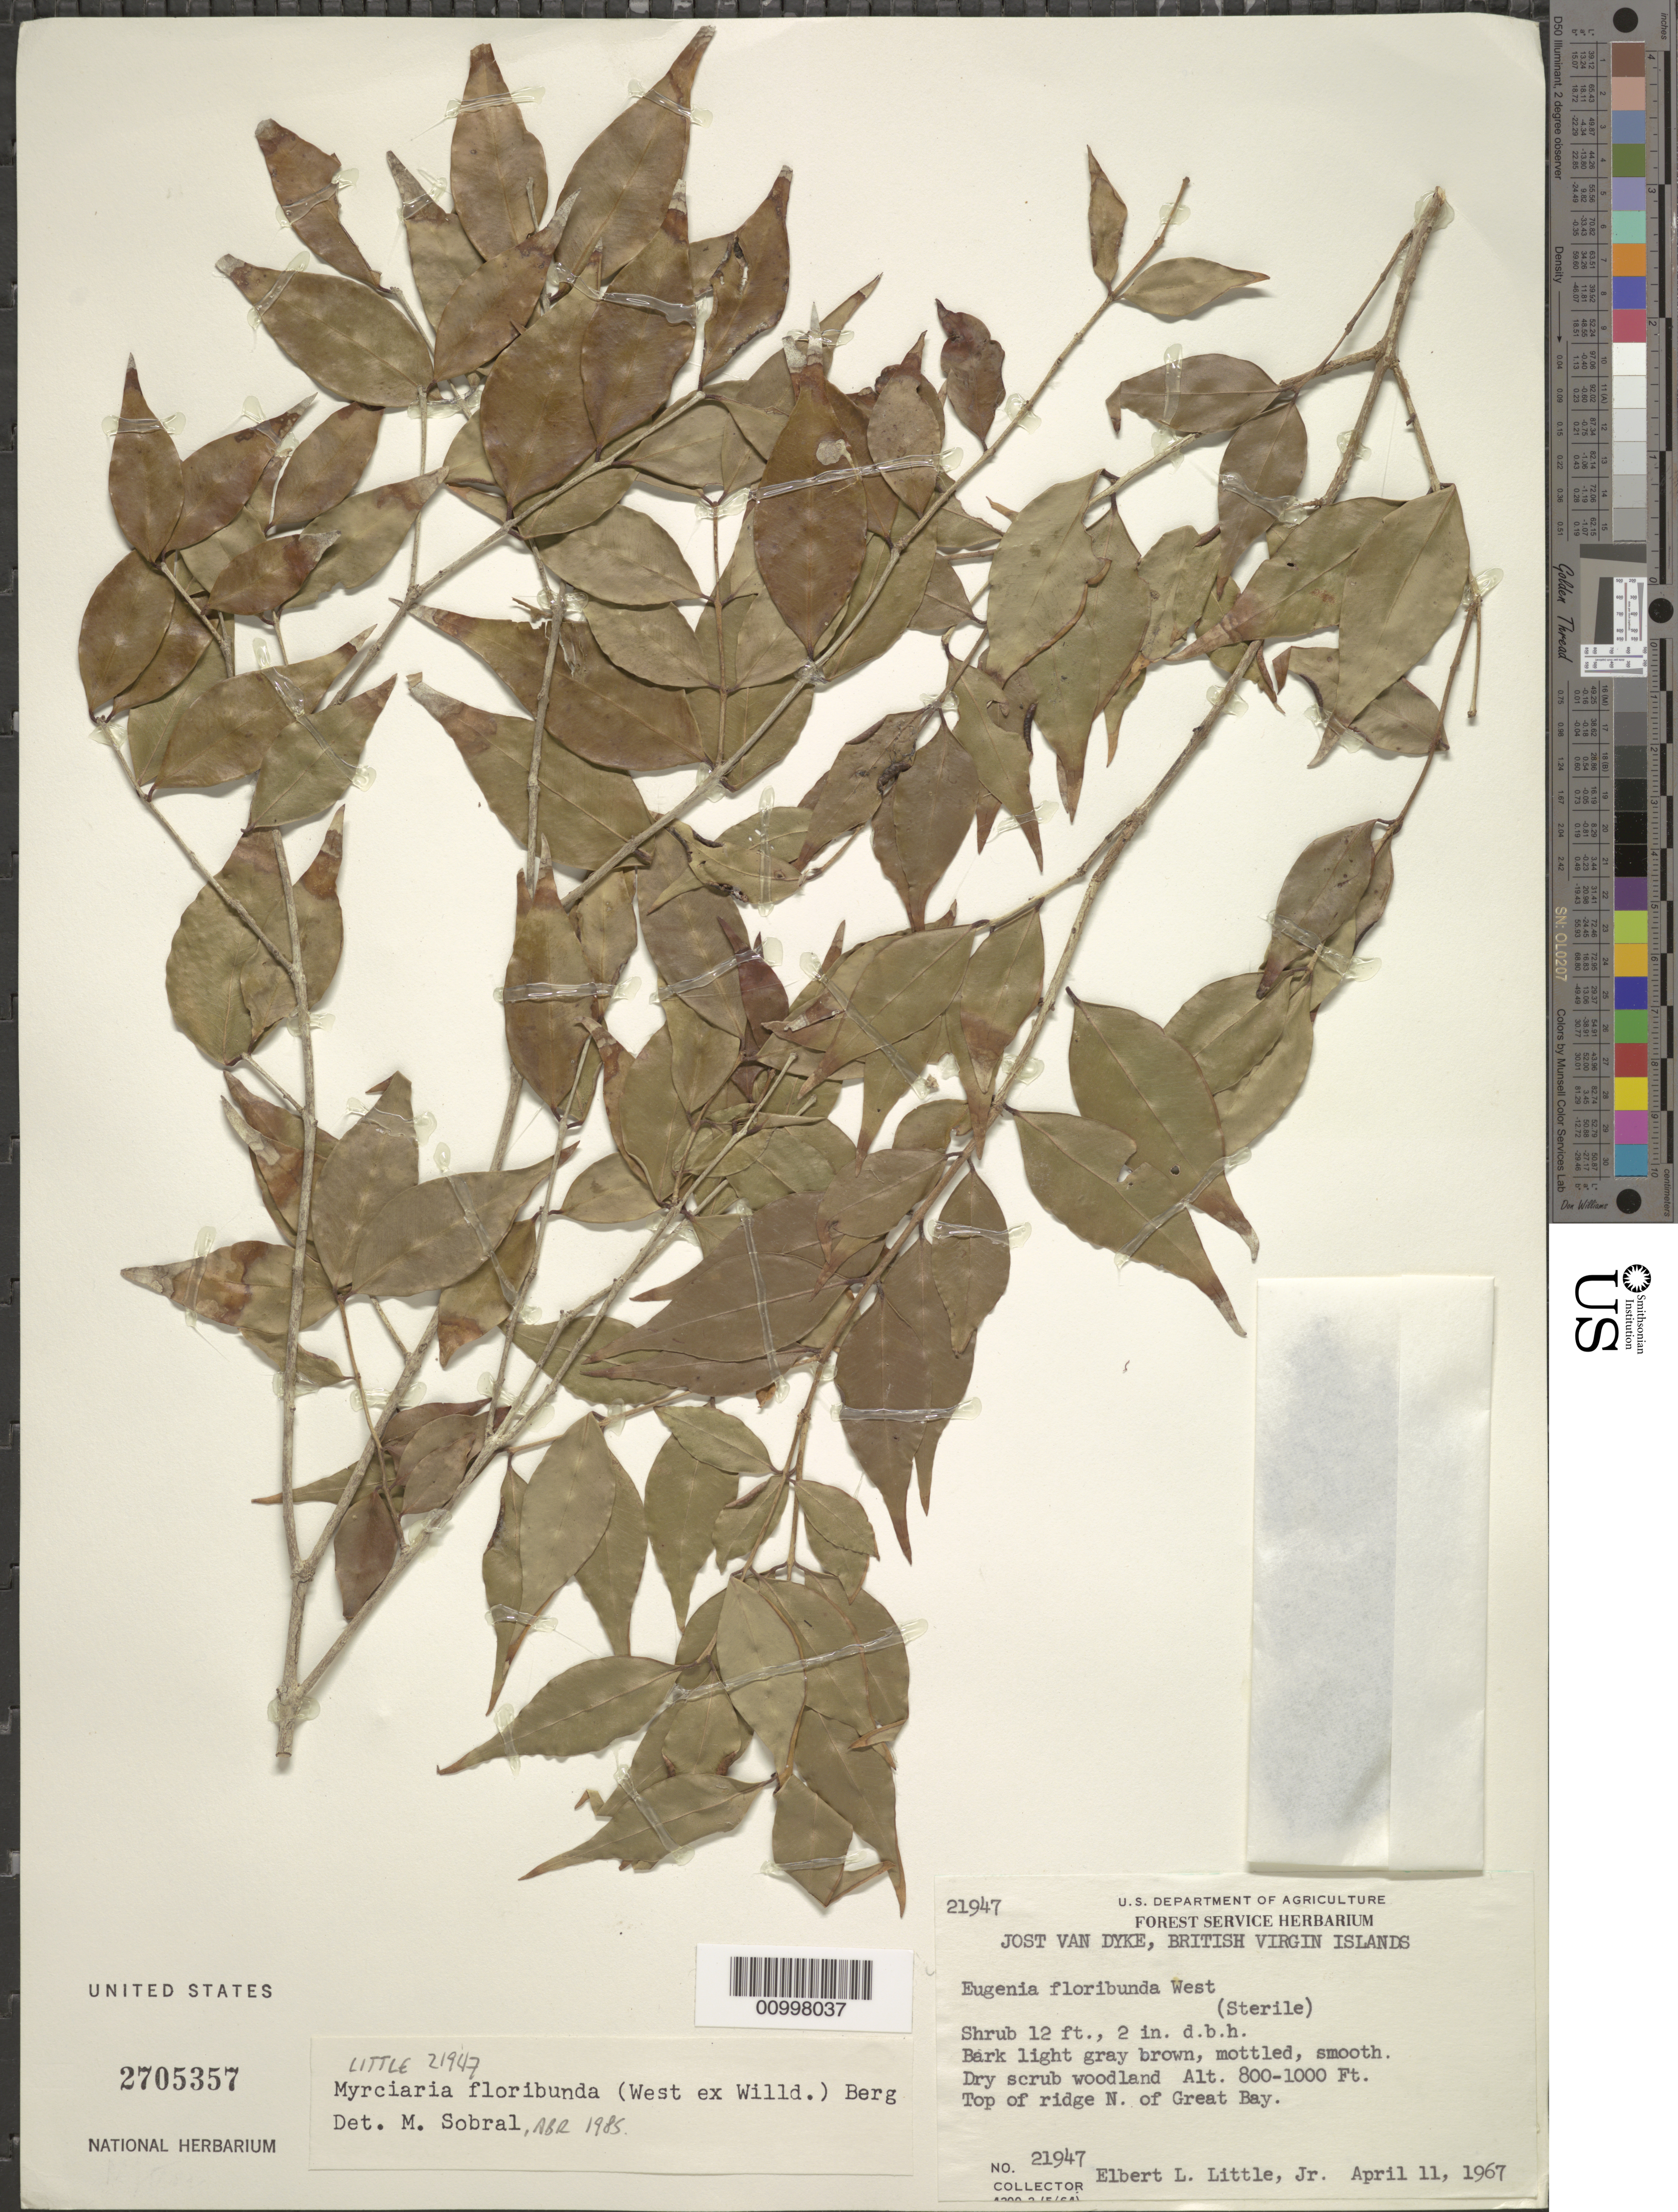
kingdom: Plantae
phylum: Tracheophyta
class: Magnoliopsida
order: Myrtales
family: Myrtaceae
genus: Myrciaria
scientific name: Myrciaria floribunda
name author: (H. West ex Willd.) O. Berg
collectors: E. L. Little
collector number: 21947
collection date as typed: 11 Apr 1967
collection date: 1967-04-11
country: British Virgin Islands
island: Jost Van Dyke I.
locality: Top of ridge north of Great Bay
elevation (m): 244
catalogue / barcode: US 2705357